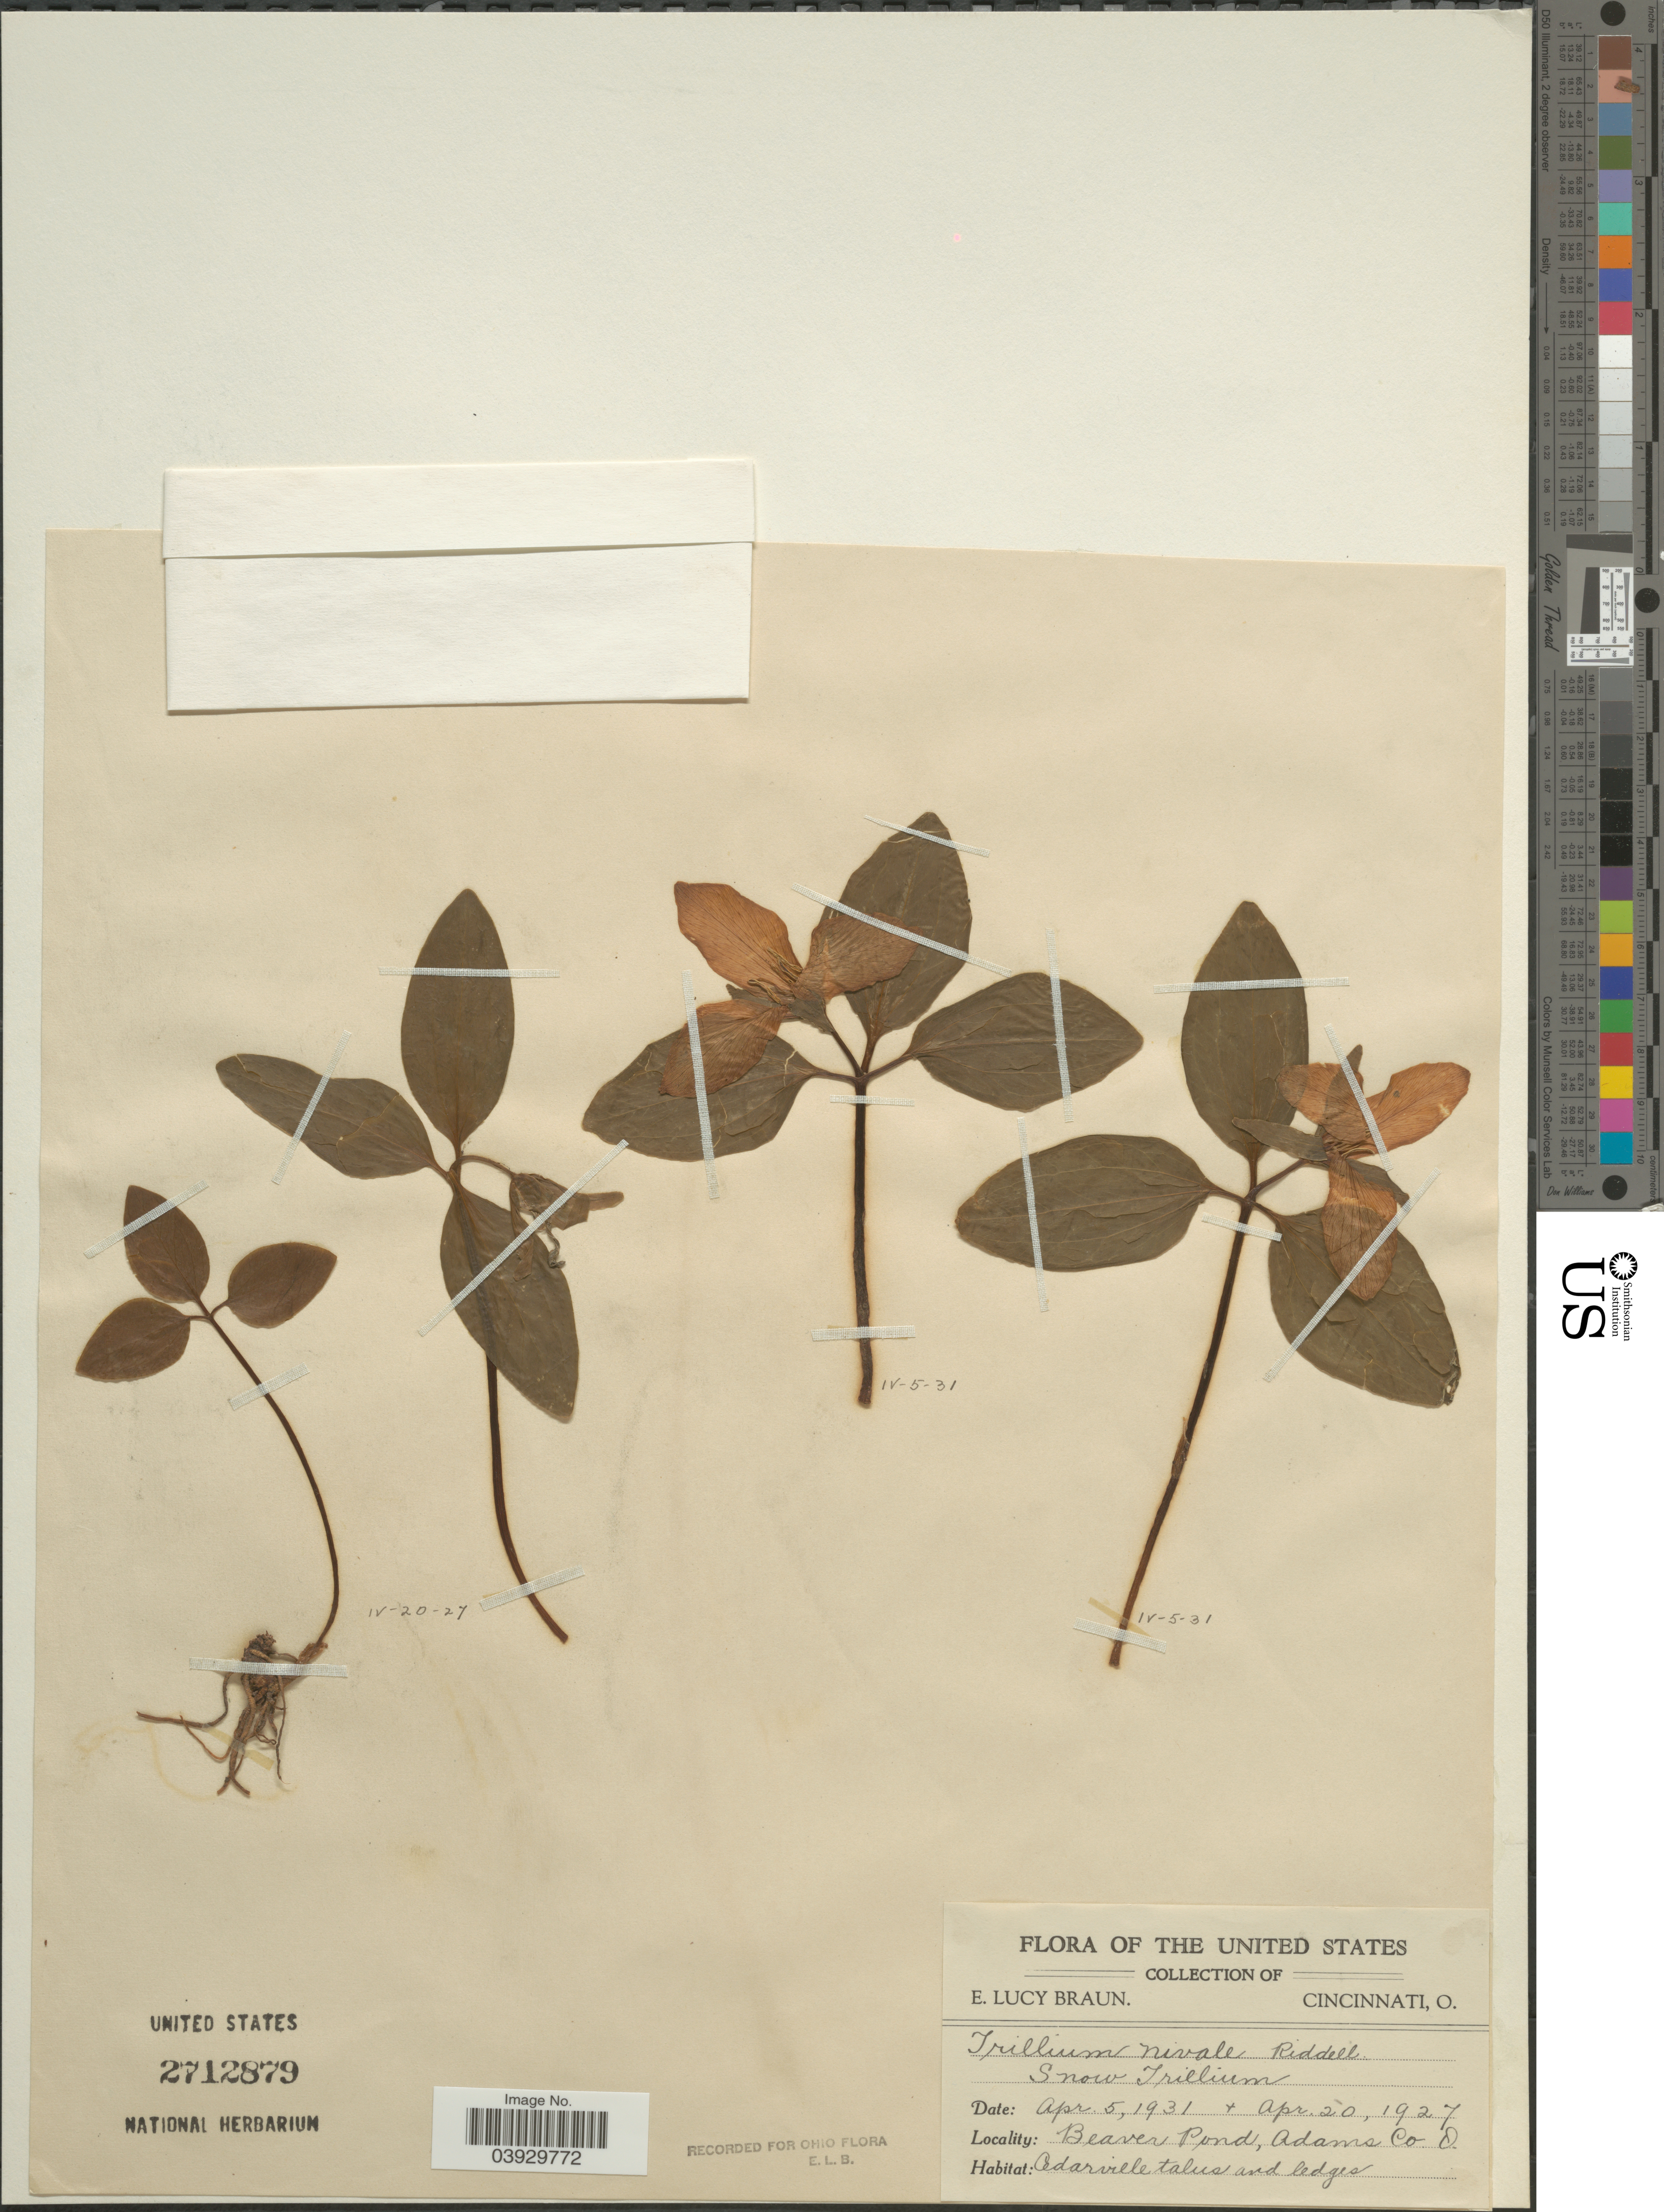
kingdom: Plantae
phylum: Tracheophyta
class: Liliopsida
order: Liliales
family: Melanthiaceae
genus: Trillium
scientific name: Trillium nivale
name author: Riddell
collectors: E. L. Braun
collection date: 1927-04-20/1931-04-05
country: United States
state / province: Ohio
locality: Beaver Pond, Adams Co. Cedarville talus and ledges.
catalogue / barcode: US 2712879